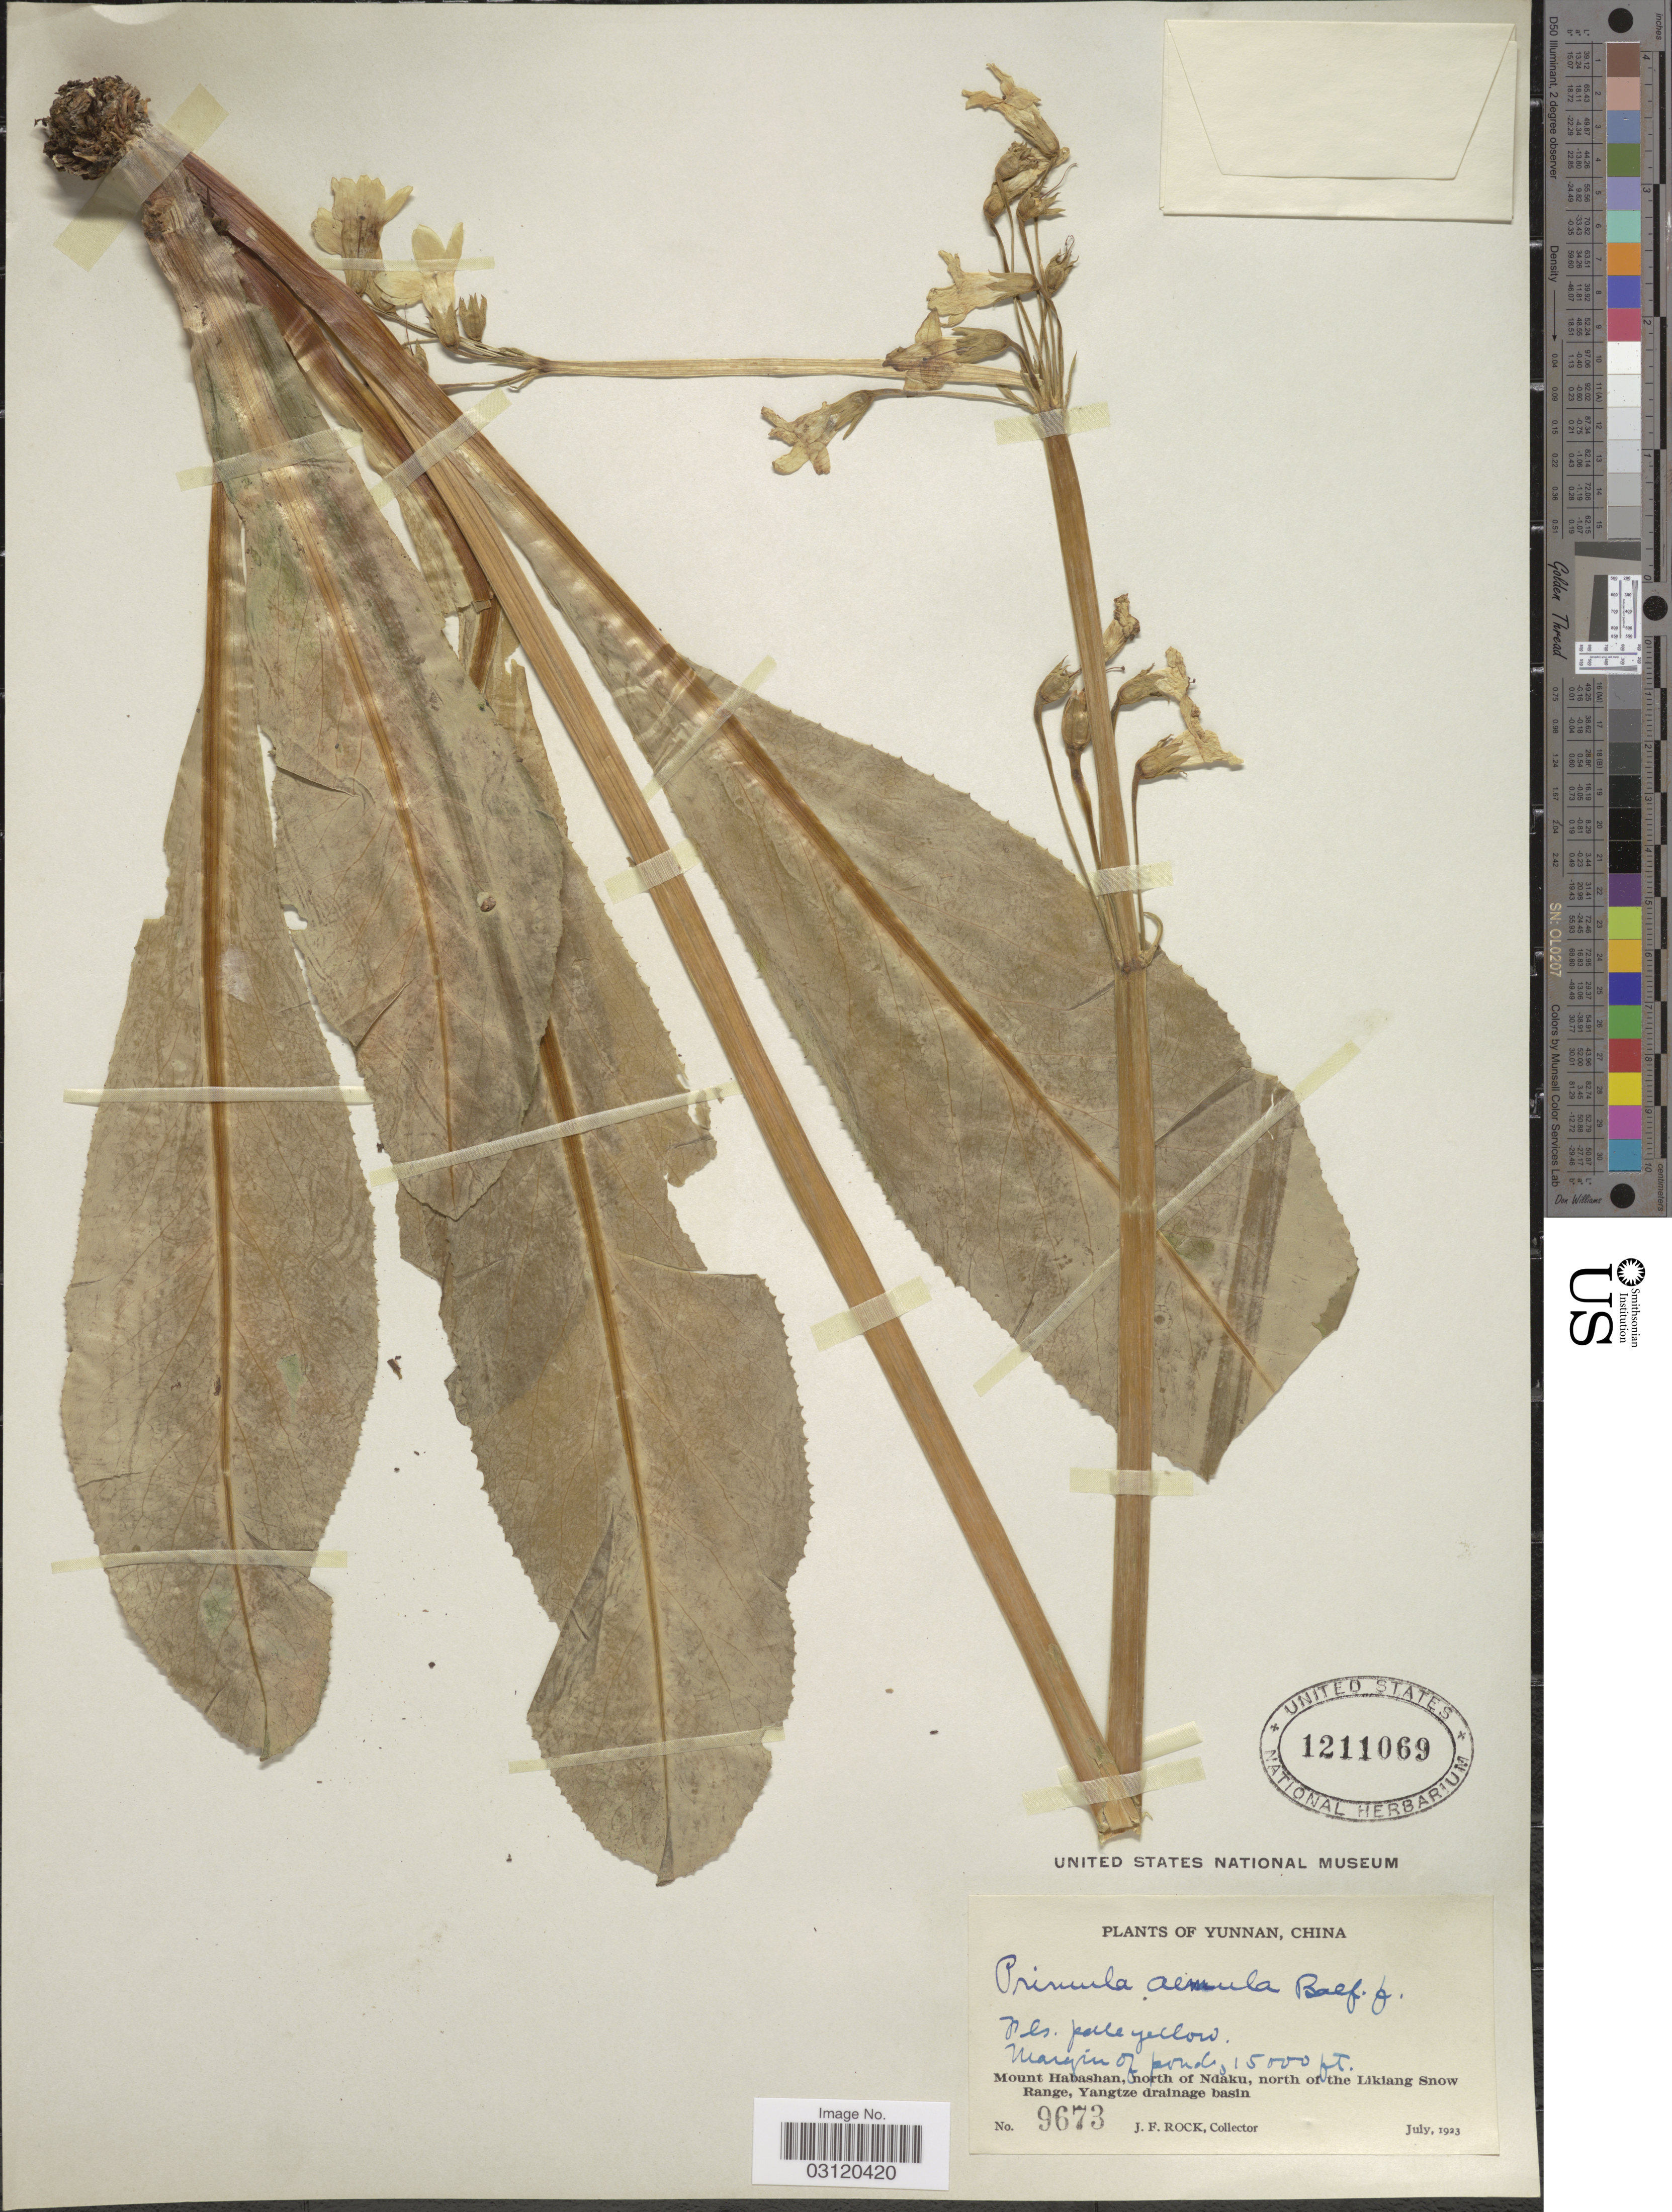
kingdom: Plantae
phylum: Tracheophyta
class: Magnoliopsida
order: Ericales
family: Primulaceae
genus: Primula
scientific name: Primula aemula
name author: Balf. f. & Forrest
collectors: J. Rock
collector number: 9673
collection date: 1923-07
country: China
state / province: Yunnan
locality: Mount Habashan, north of Ndaku, north of the Likiang Snow Range, Yangtze drainage basin.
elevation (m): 4572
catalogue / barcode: US 1211069